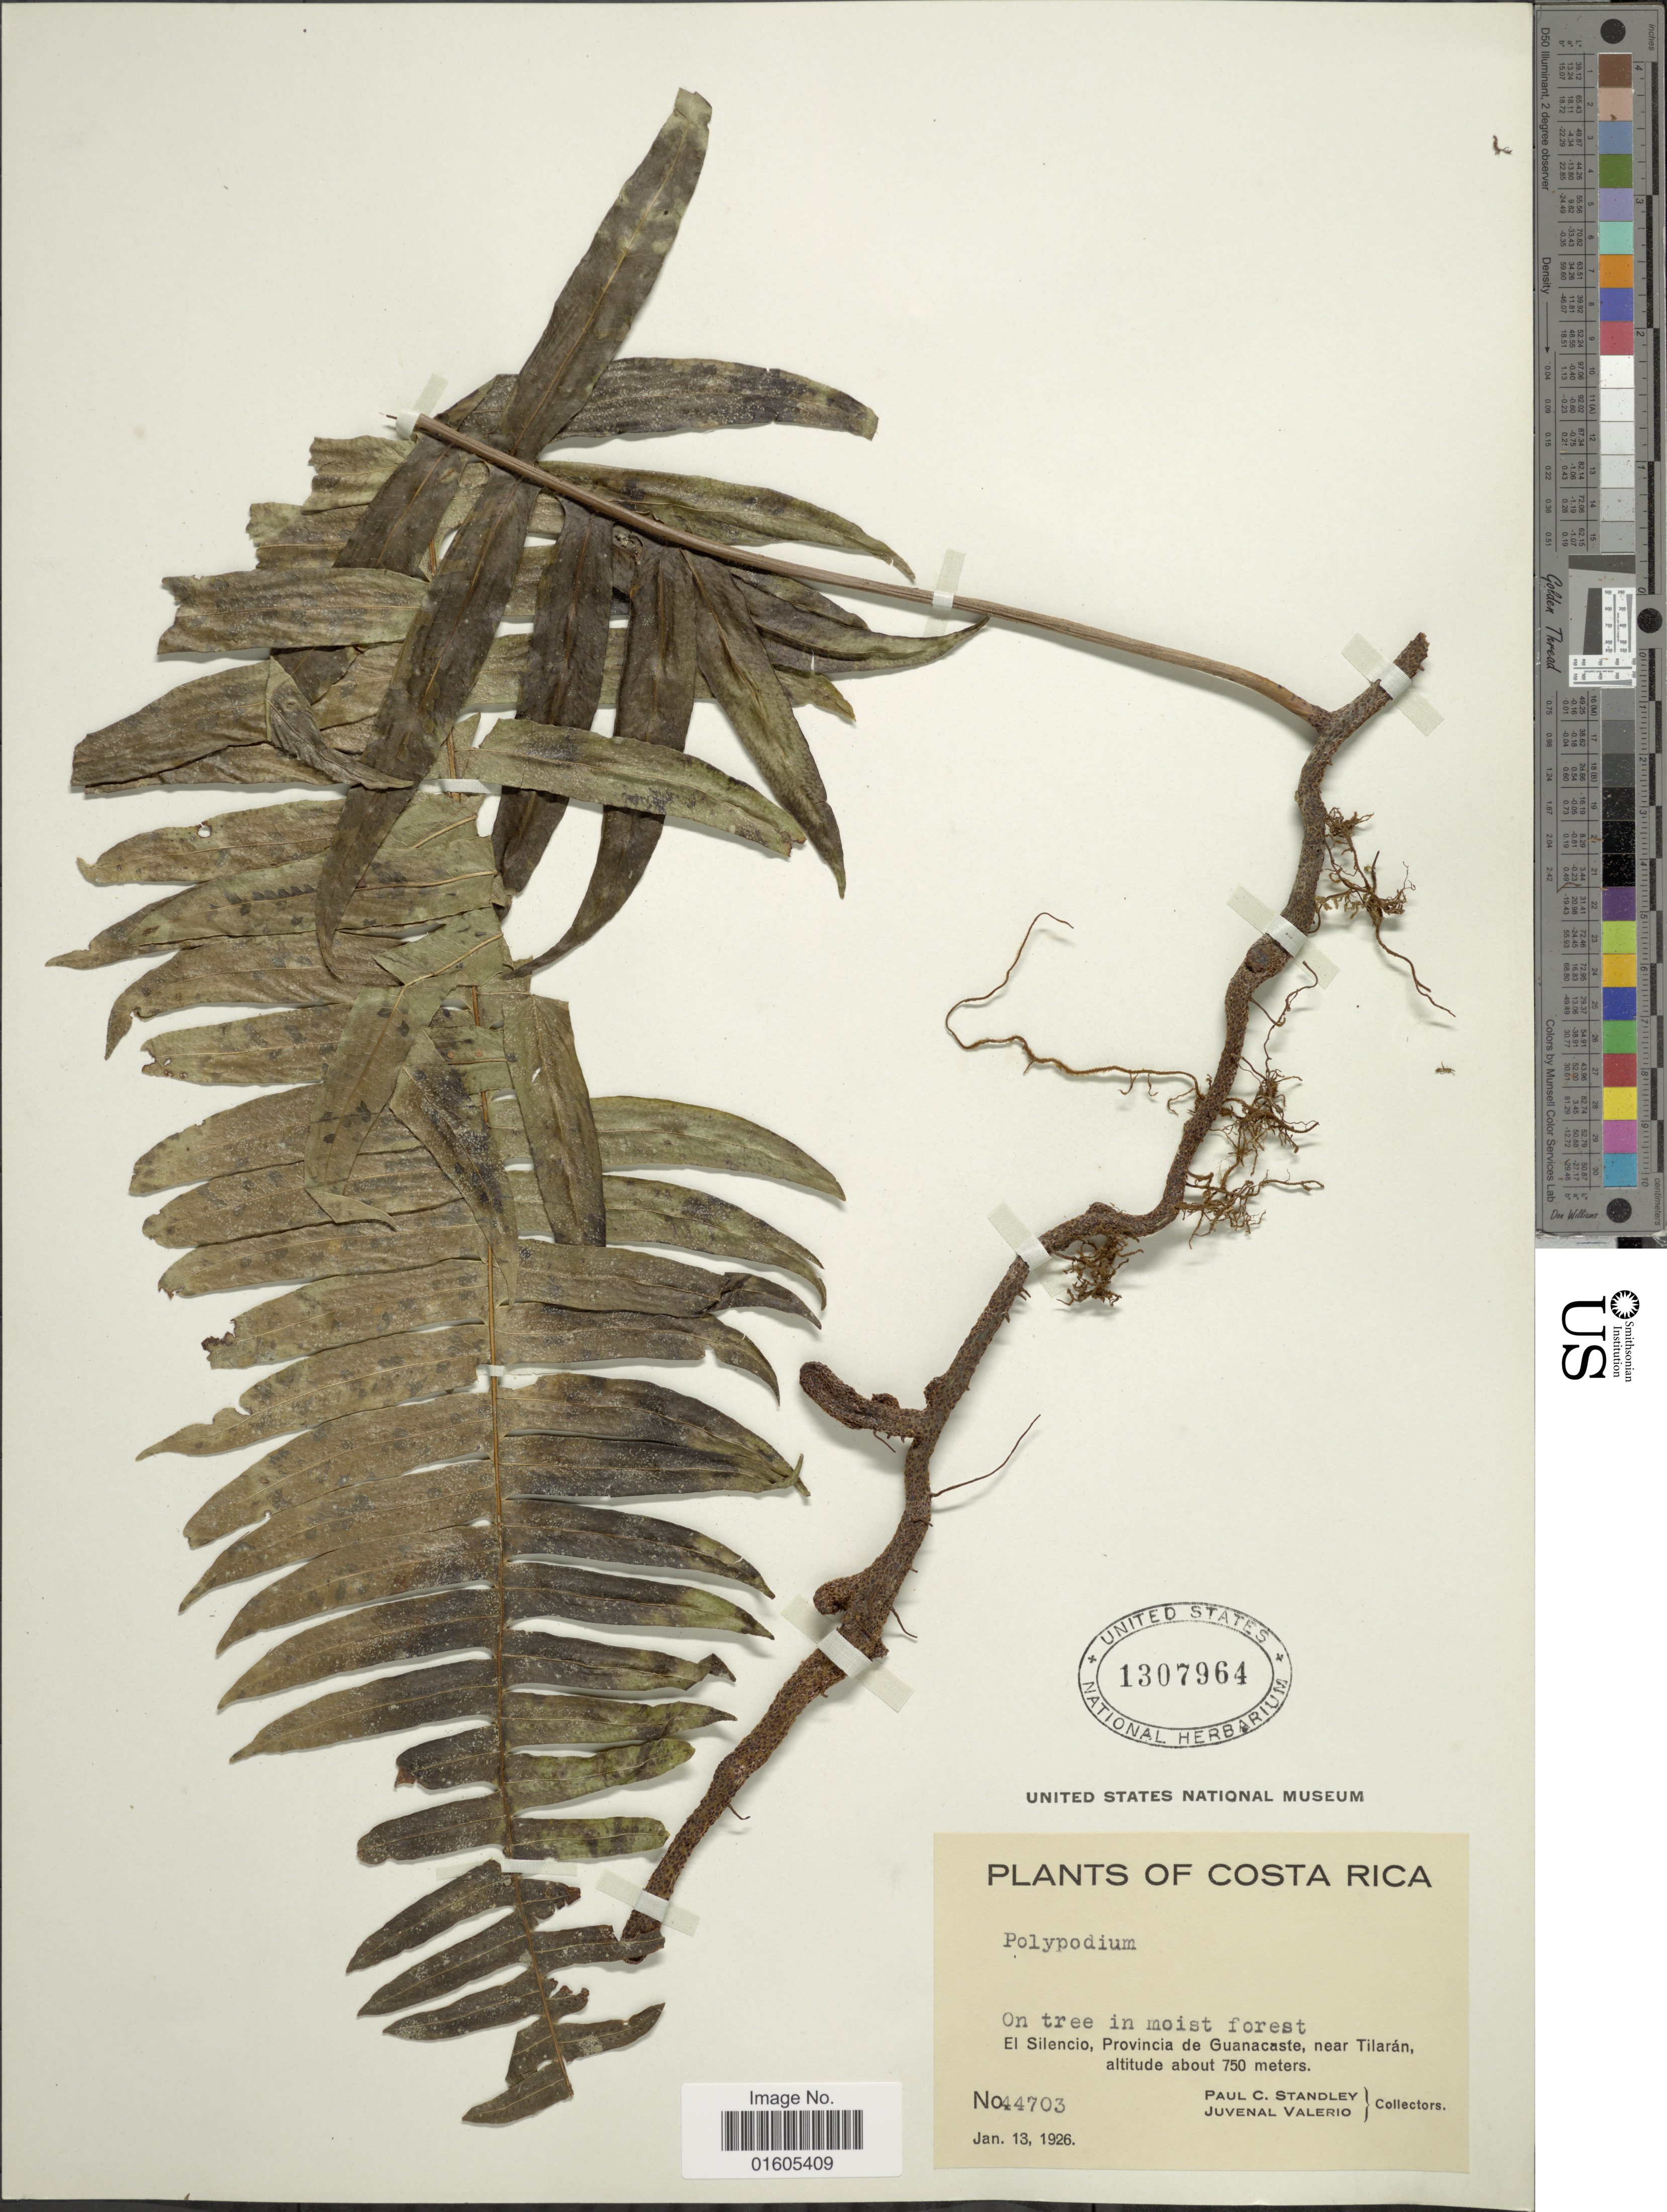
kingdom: Plantae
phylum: Tracheophyta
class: Polypodiopsida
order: Polypodiales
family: Polypodiaceae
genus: Serpocaulon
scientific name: Serpocaulon maritimum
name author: (Hieron.) A.R. Sm.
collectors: P. C. Standley & J. Valerio R.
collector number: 44703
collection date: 1926-01-13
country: Costa Rica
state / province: Guanacaste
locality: El Silencio, near Tilarán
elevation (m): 750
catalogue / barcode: US 1307964